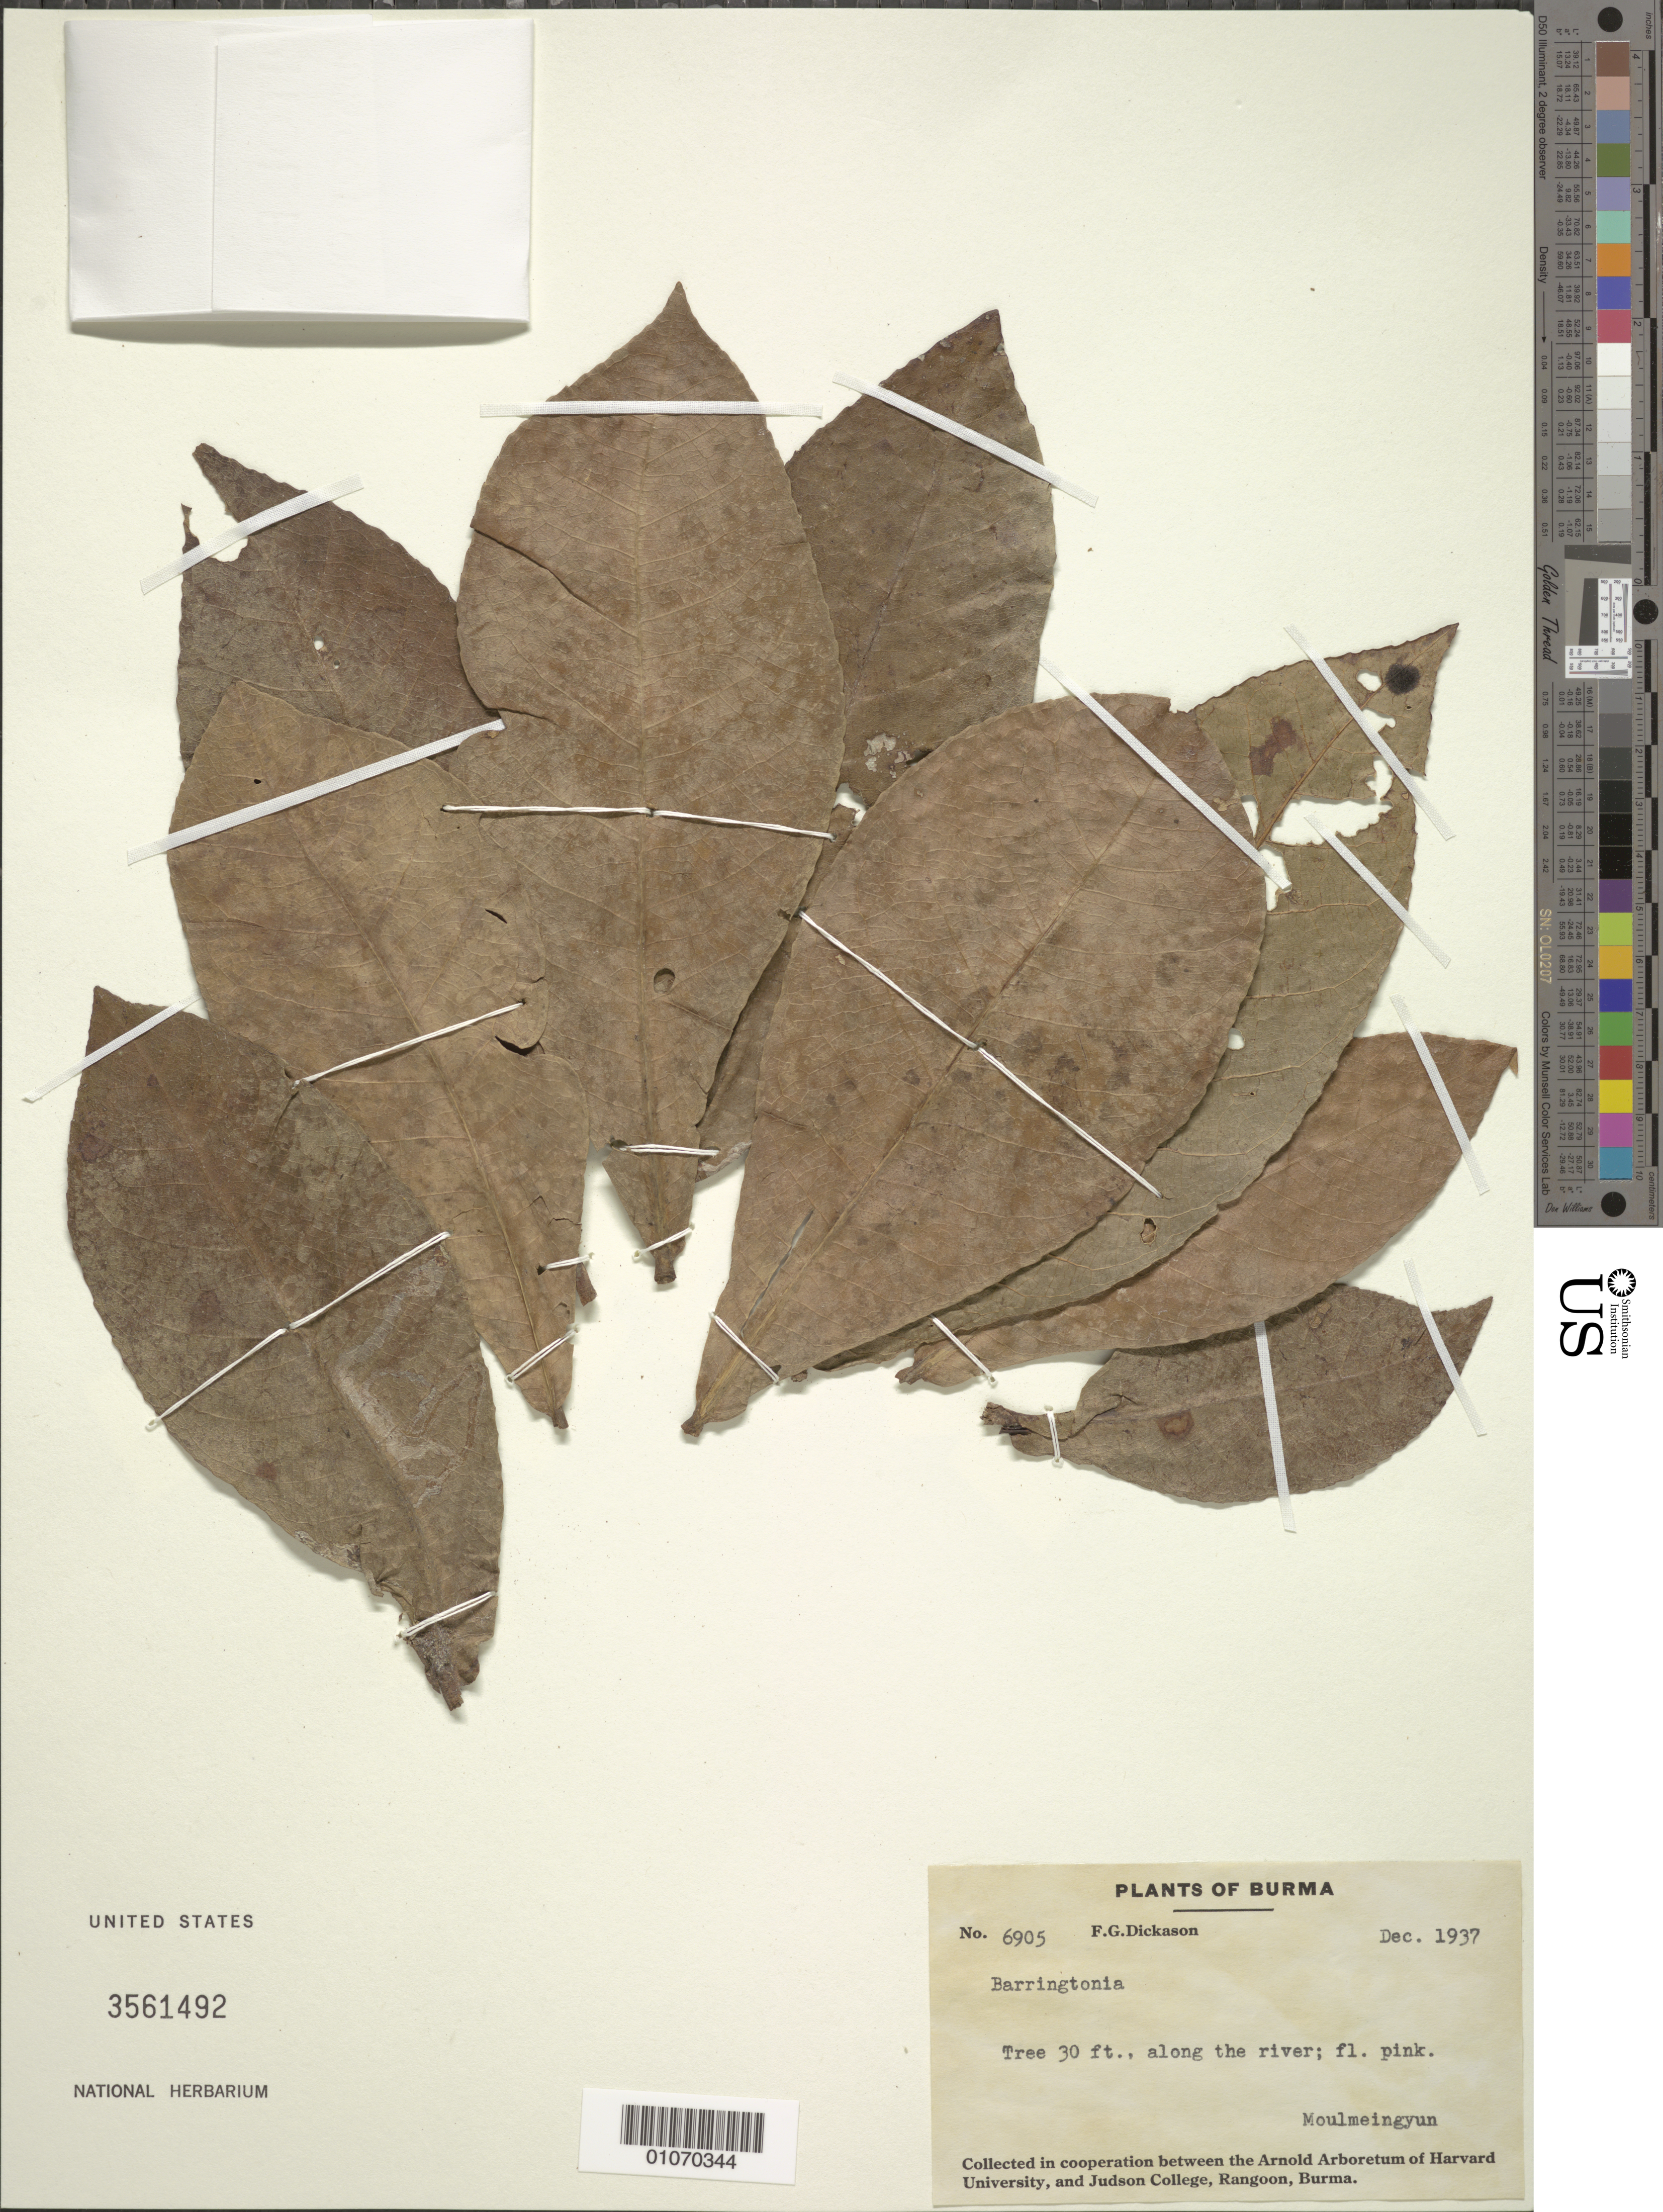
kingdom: Plantae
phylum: Tracheophyta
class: Magnoliopsida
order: Ericales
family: Lecythidaceae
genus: Barringtonia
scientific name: Barringtonia sp.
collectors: F. Dickason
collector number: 6905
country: Myanmar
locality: Moulmeingyun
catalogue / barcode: US 3561492